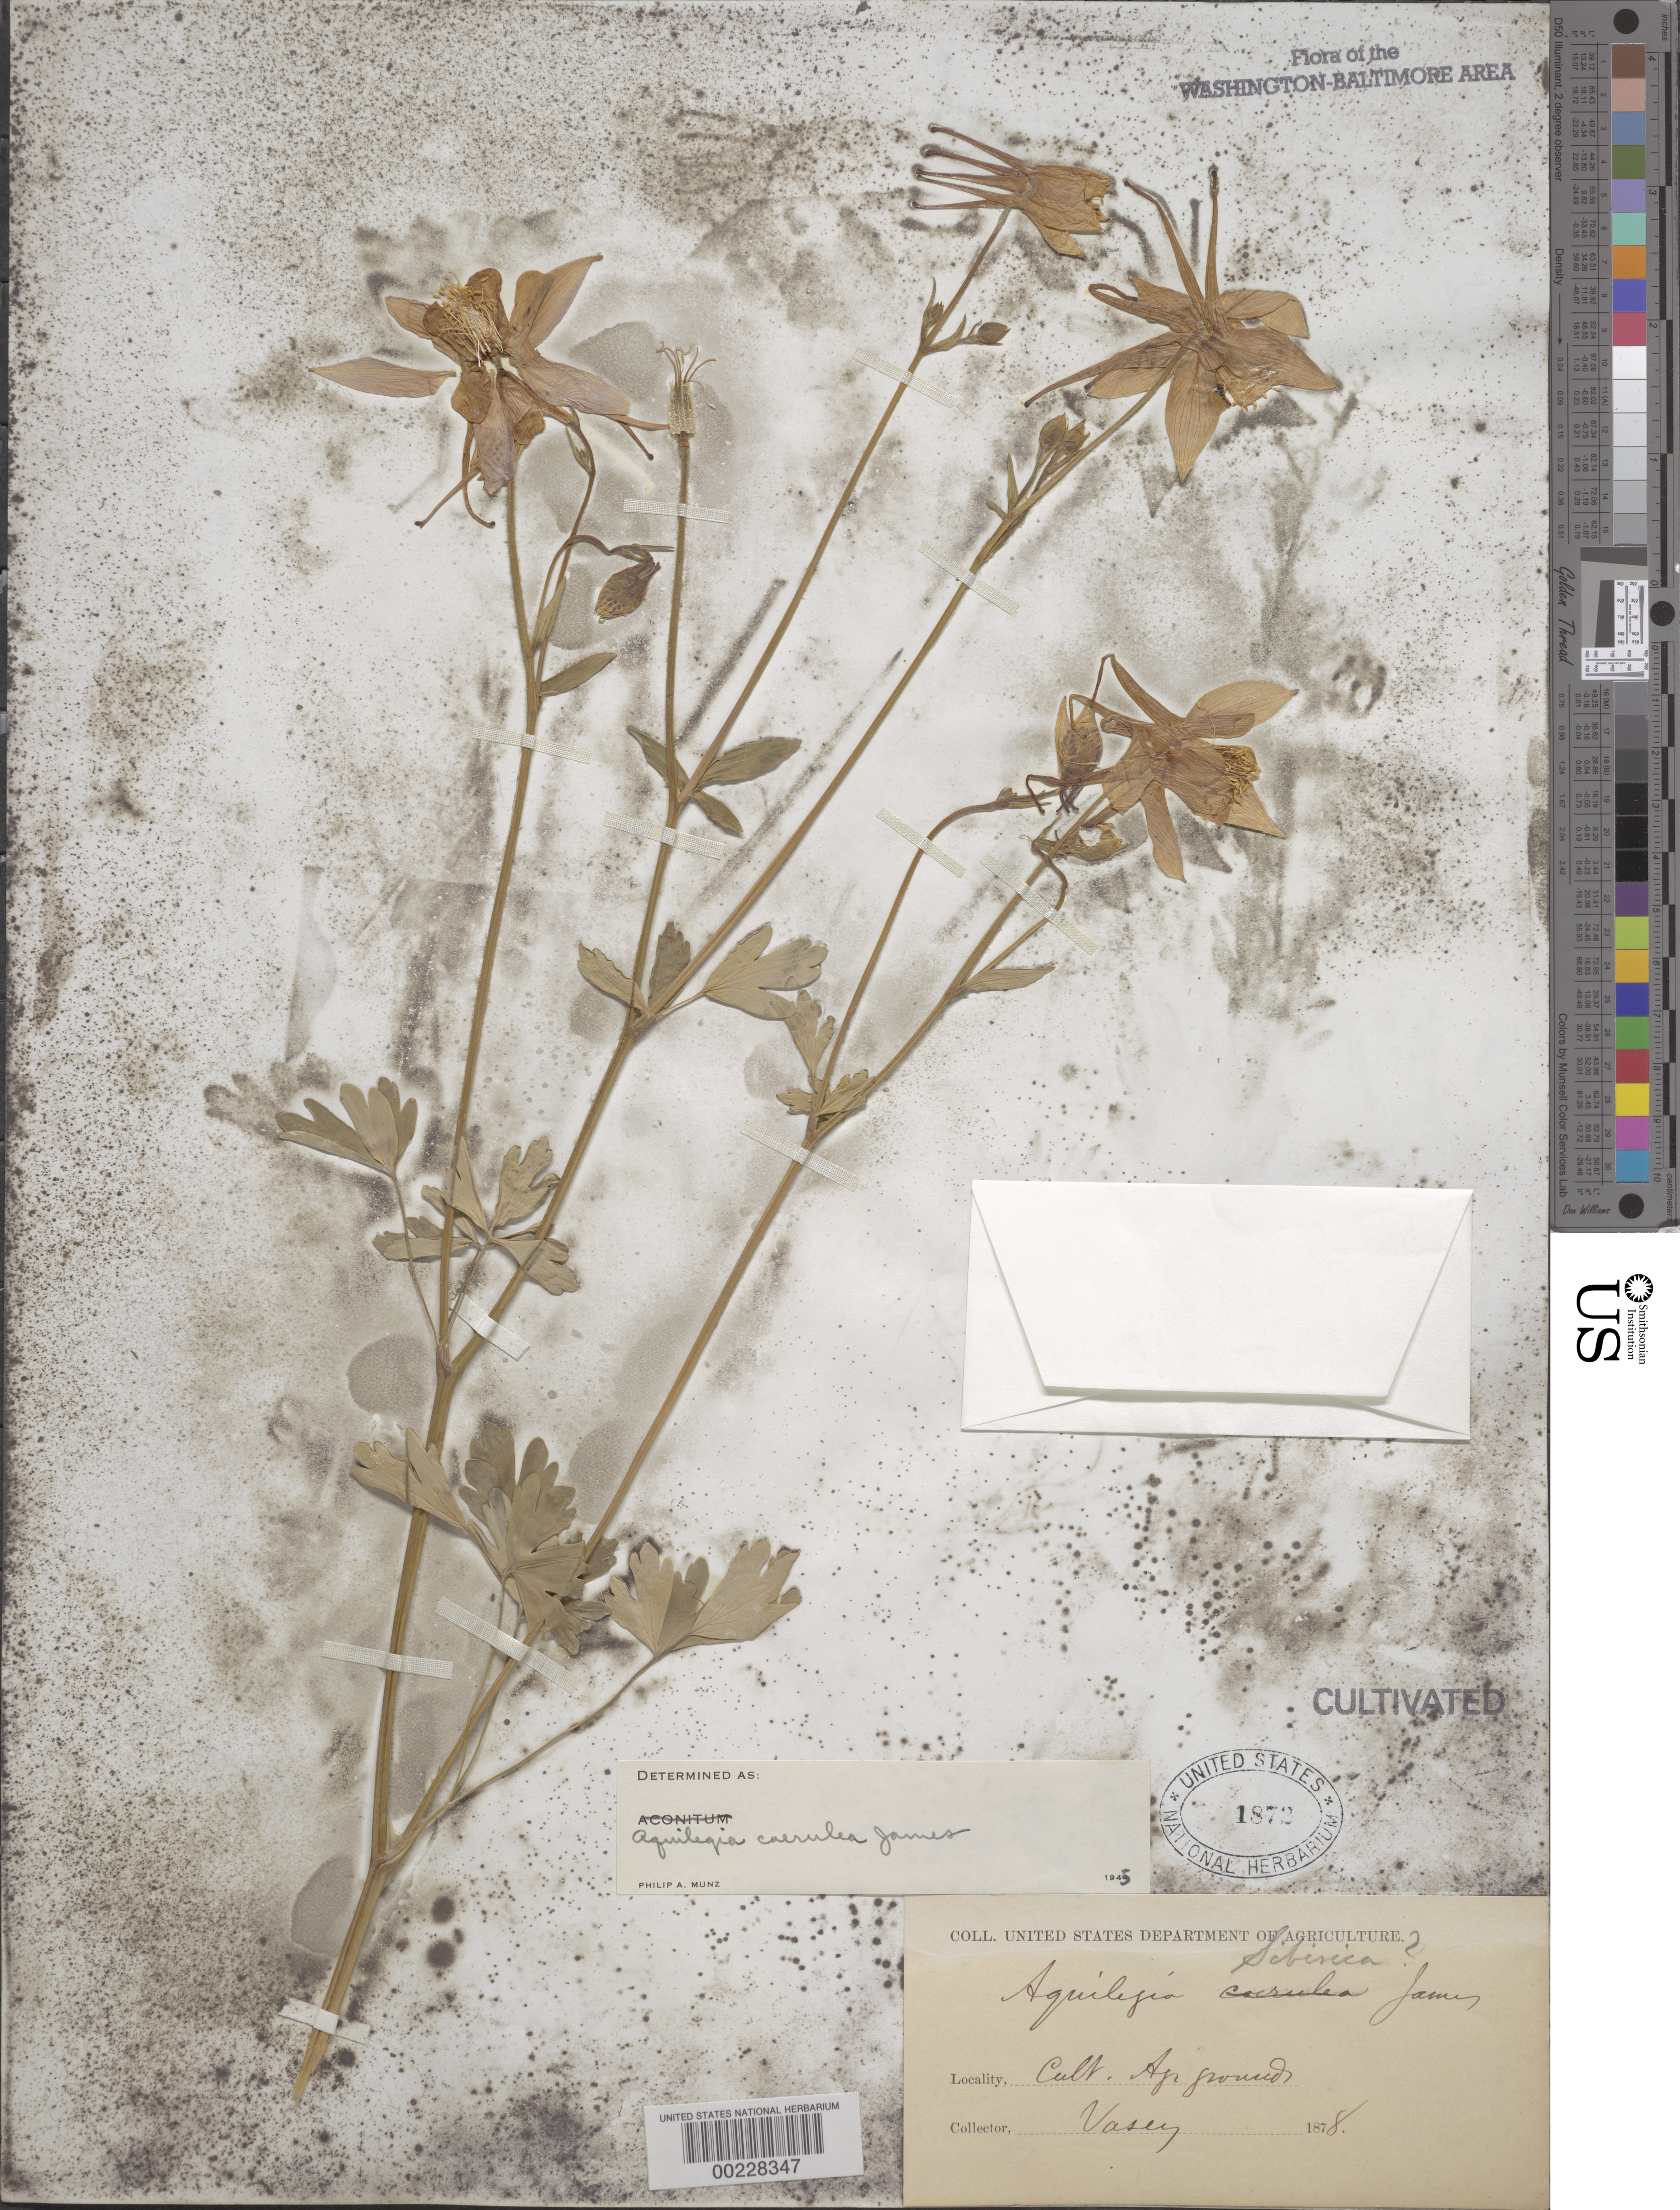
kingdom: Plantae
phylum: Tracheophyta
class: Magnoliopsida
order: Ranunculales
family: Ranunculaceae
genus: Aquilegia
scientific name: Aquilegia coerulea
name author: E. James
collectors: G. R. Vasey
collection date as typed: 1878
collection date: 1878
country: United States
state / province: District of Columbia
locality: Agricultural grounds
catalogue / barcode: US 1872